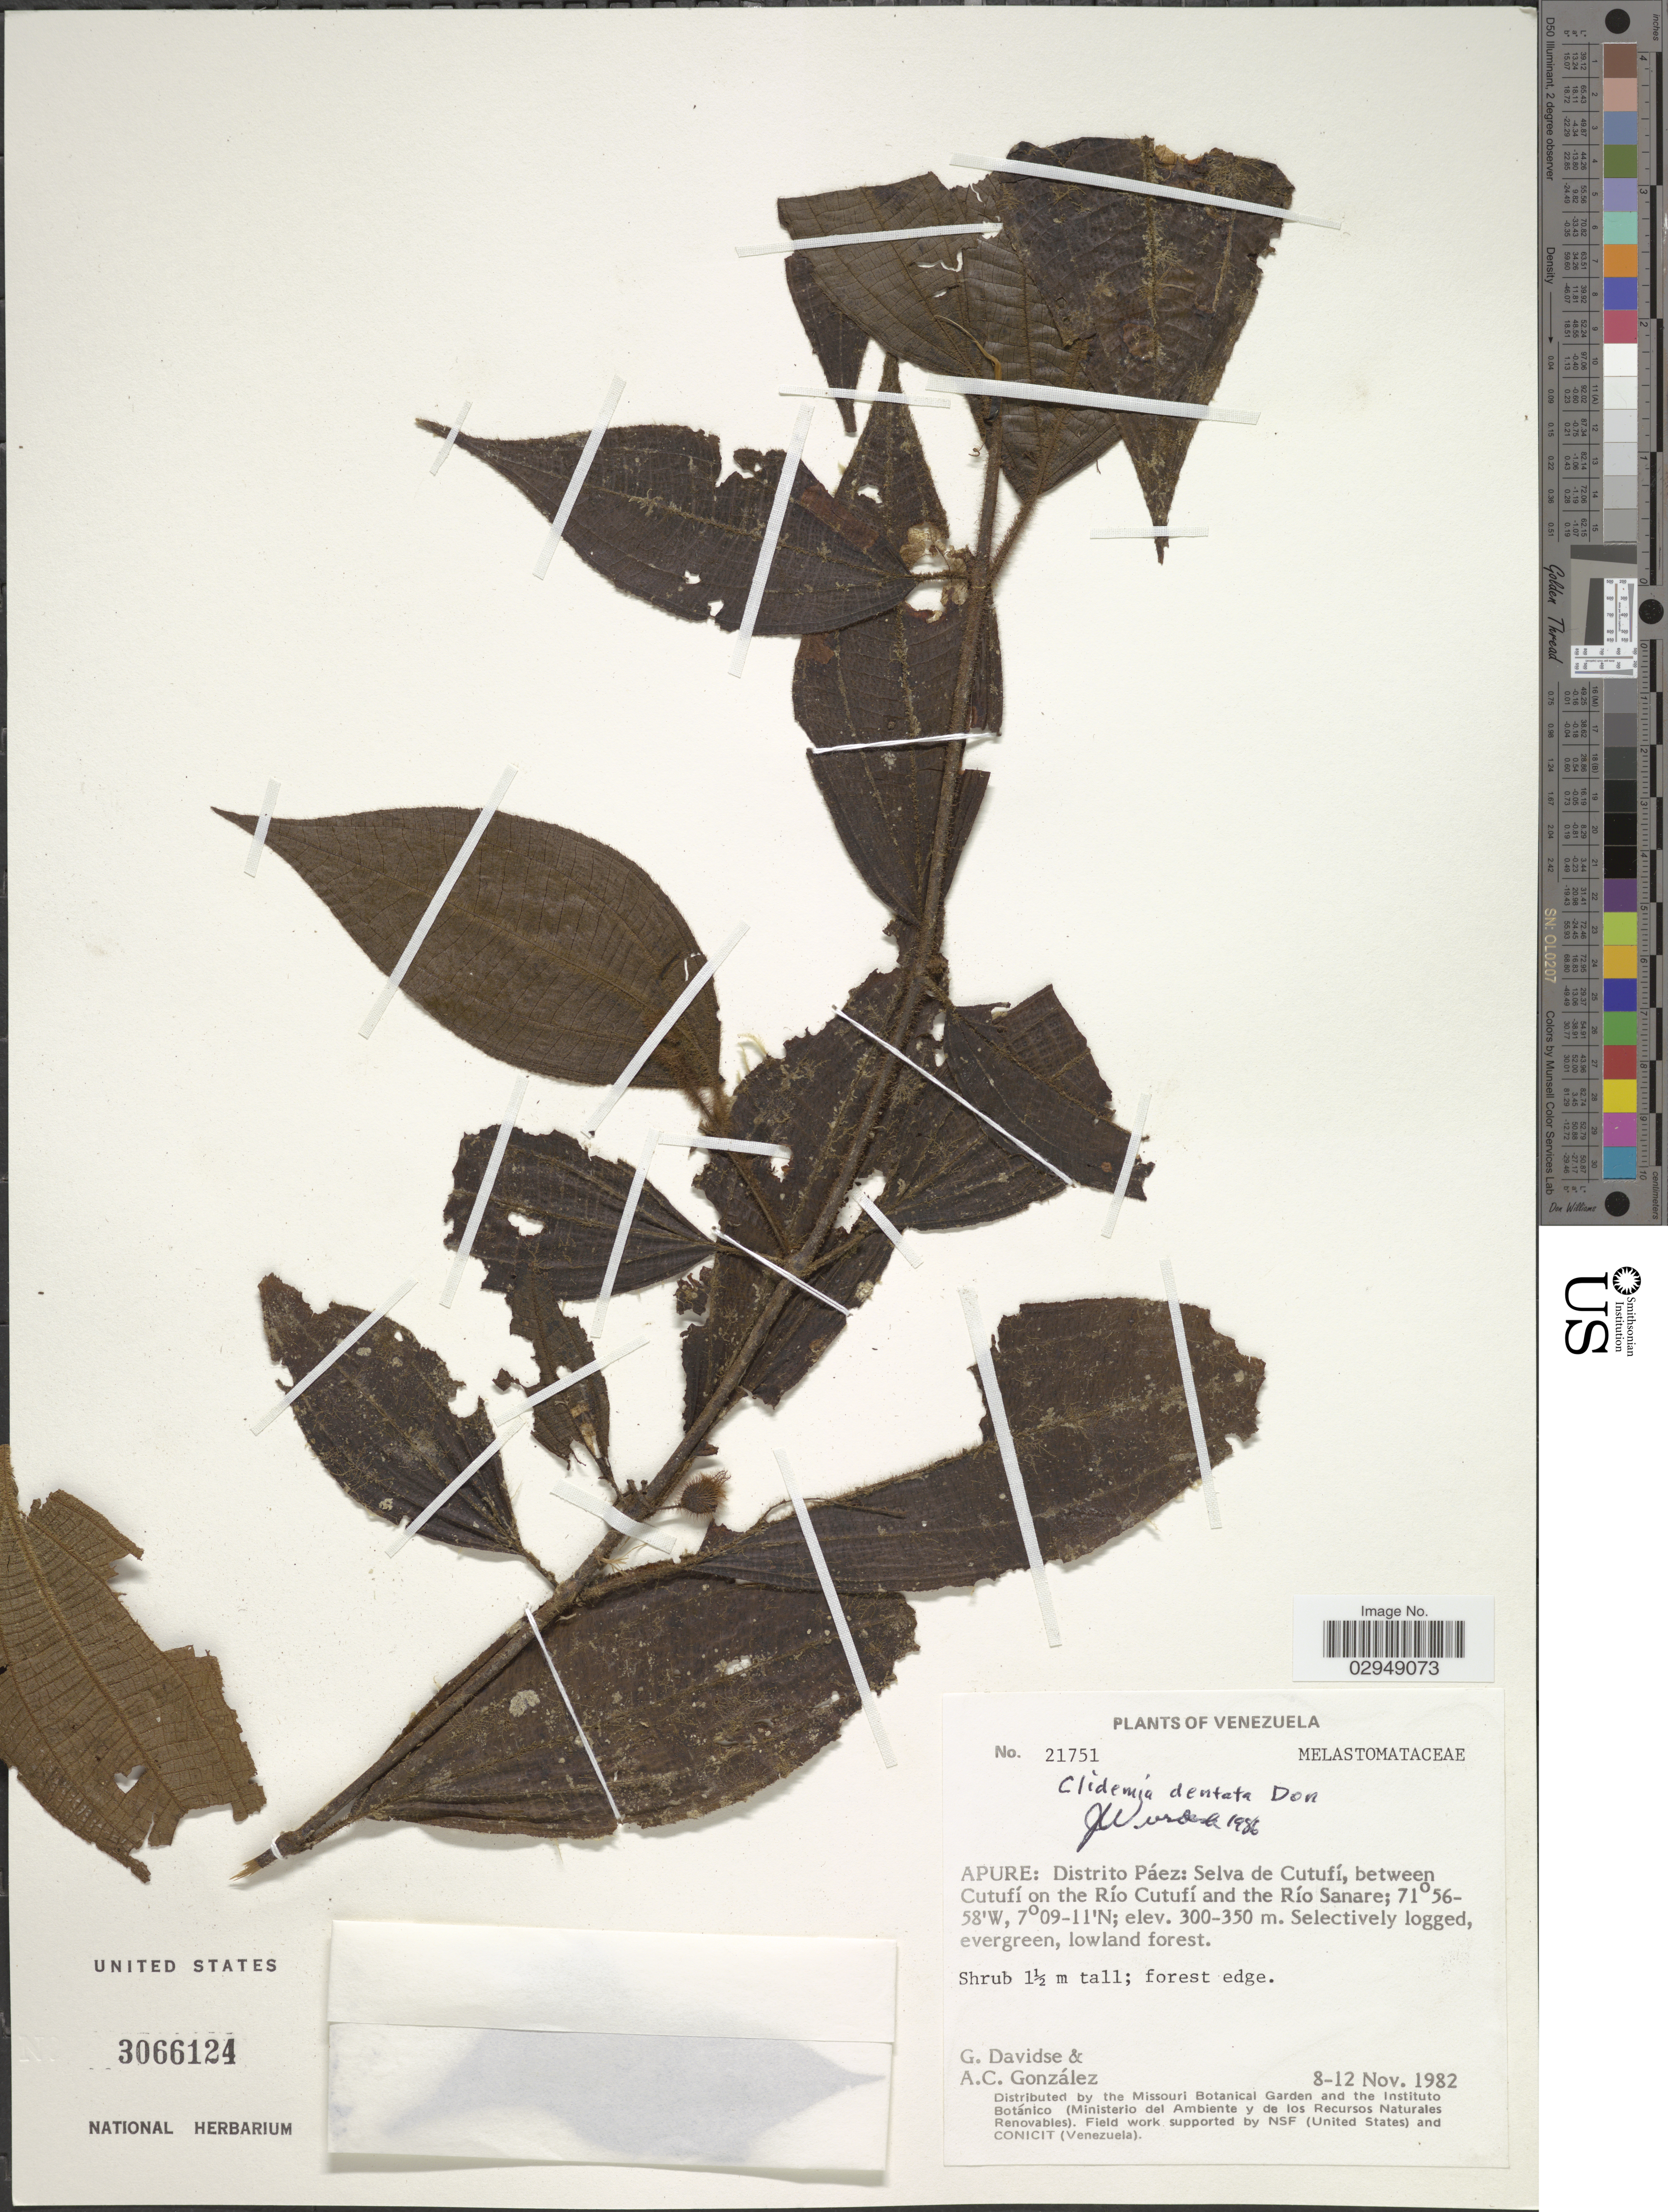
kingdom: Plantae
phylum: Tracheophyta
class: Magnoliopsida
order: Myrtales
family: Melastomataceae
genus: Clidemia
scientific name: Clidemia dentata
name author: D. Don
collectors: G. Davidse & A. C. González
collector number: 21751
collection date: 1982-11-08/1982-11-12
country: Venezuela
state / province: Apure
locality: Distrito Páez: Selva de Cutufí, between Cutufí on the Río Cutufí and the Río Sanare.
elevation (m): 300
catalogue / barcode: US 3066124